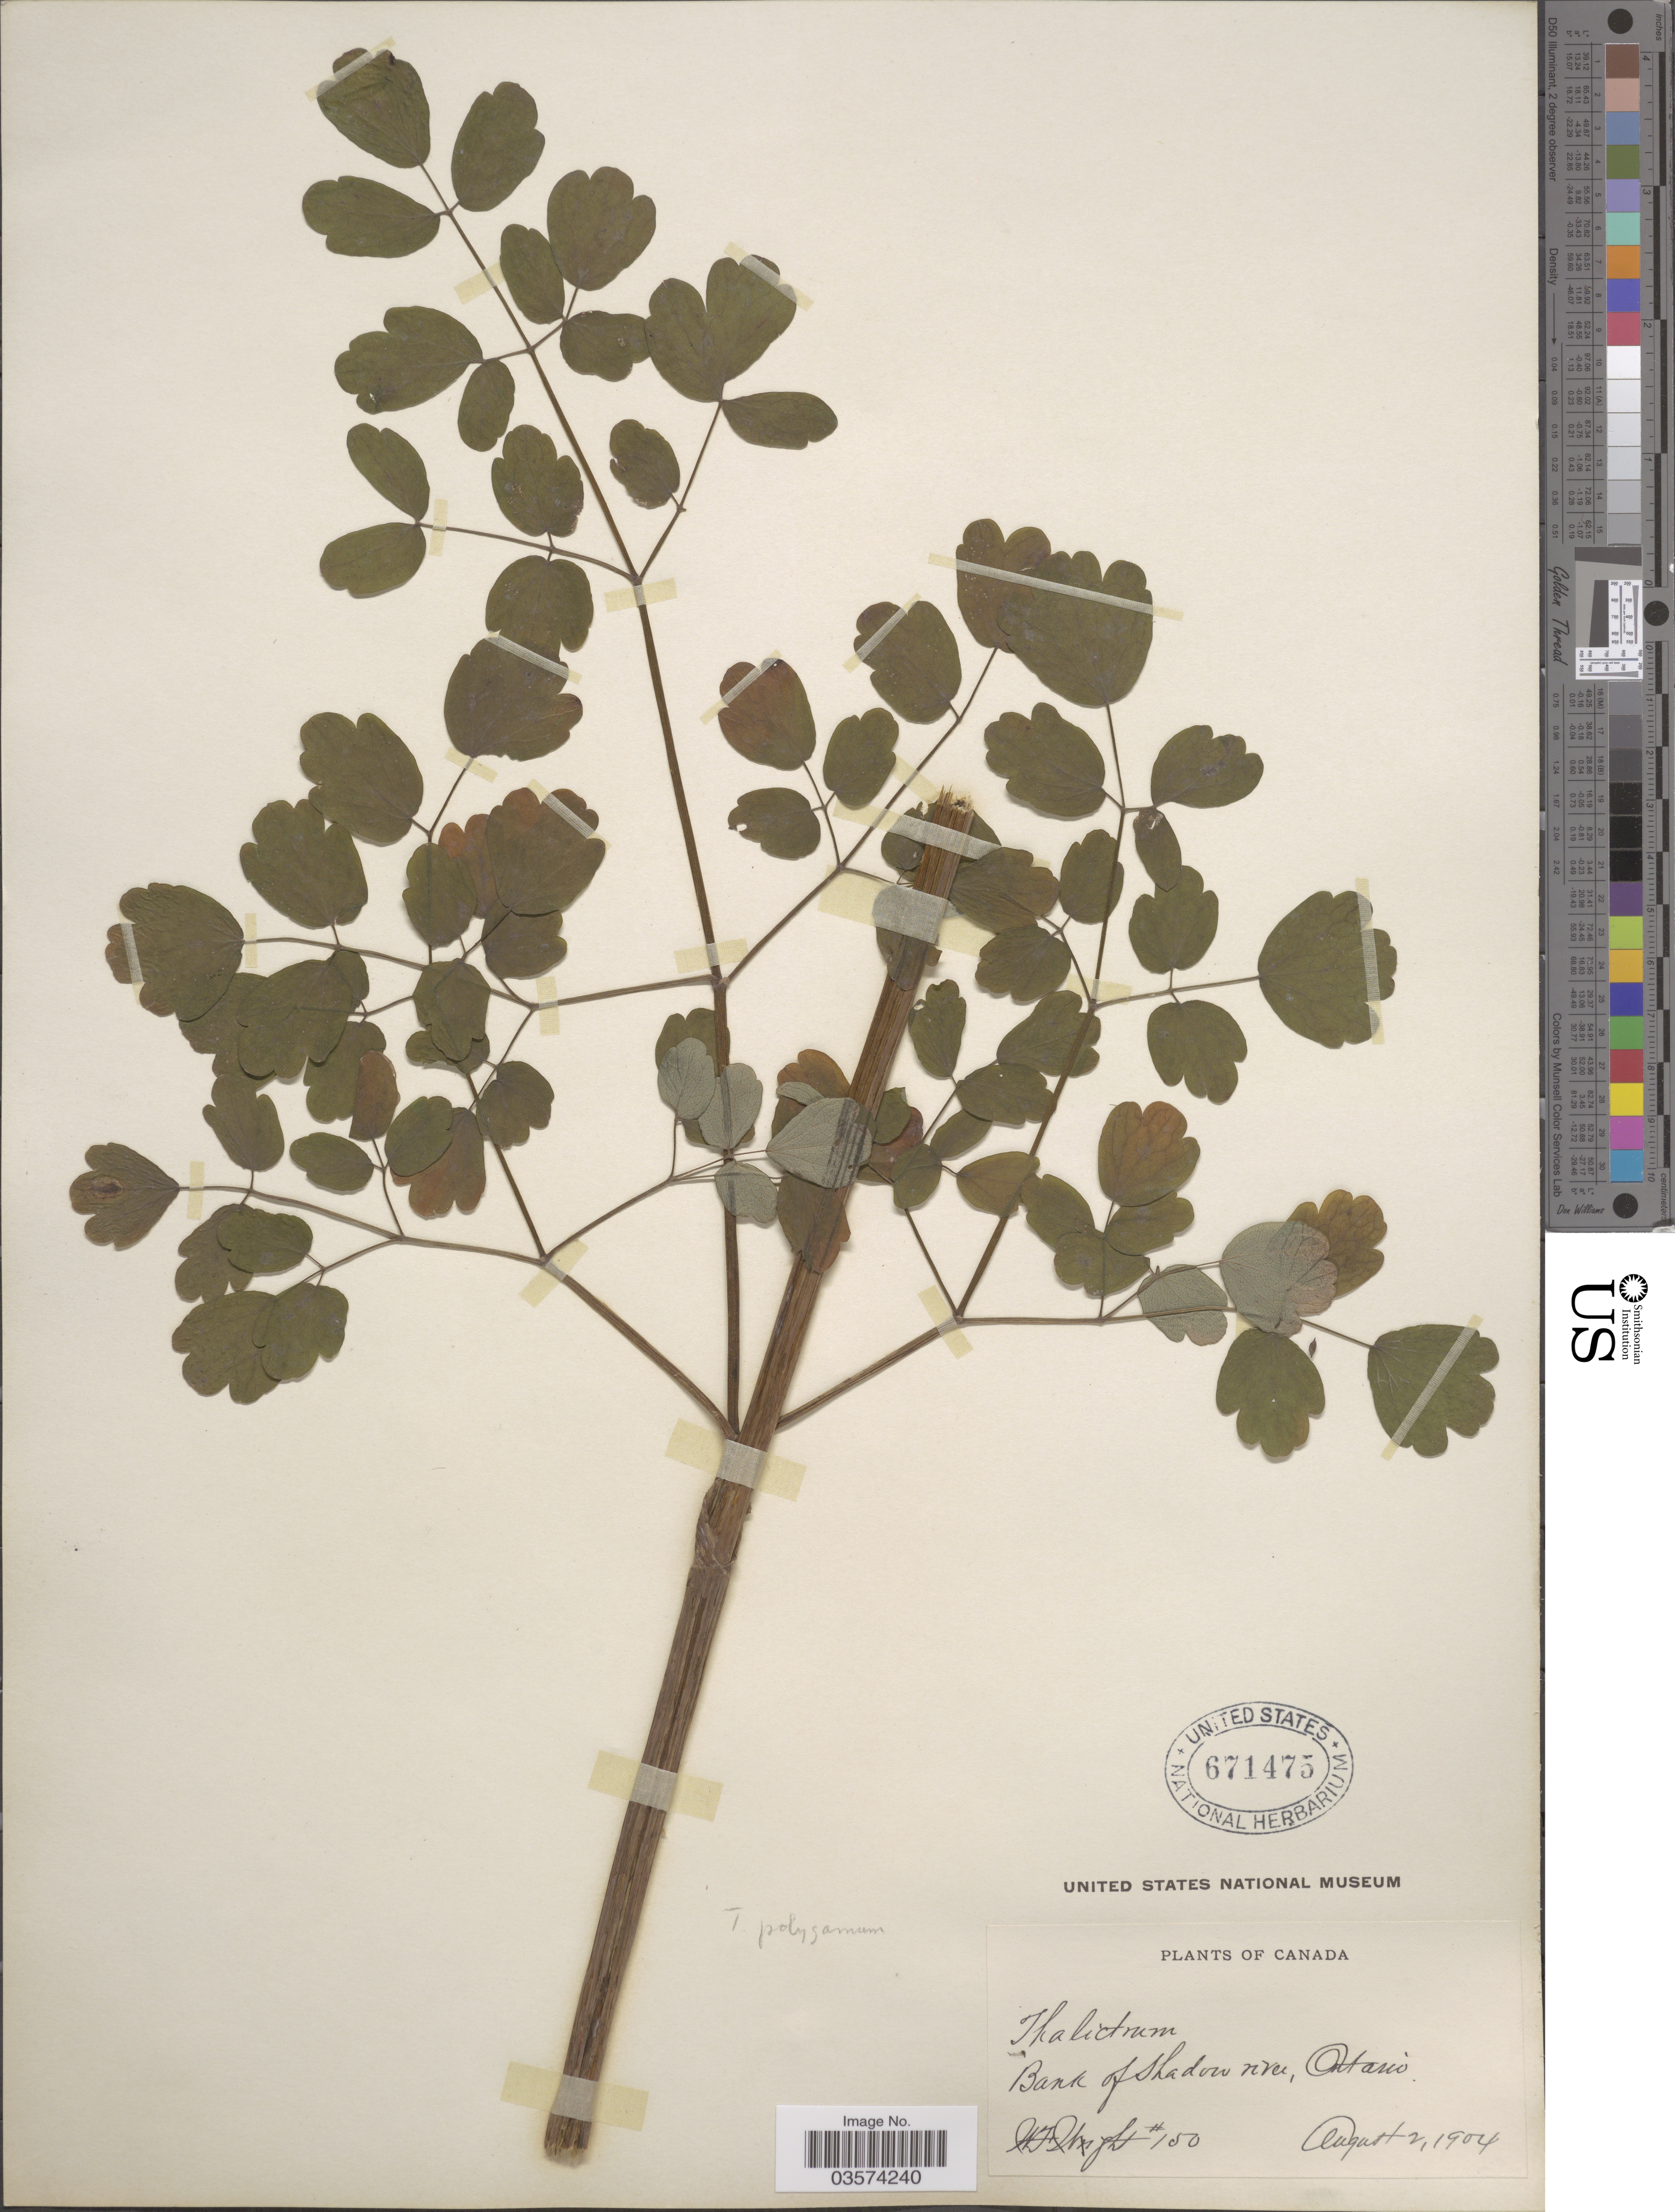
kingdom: Plantae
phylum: Tracheophyta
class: Magnoliopsida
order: Ranunculales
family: Ranunculaceae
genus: Thalictrum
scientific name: Thalictrum pubescens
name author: Pursh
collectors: W. F. Wright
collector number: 150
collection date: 1904-08-02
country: Canada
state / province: Ontario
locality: Bank of Shadow river.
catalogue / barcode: US 671475